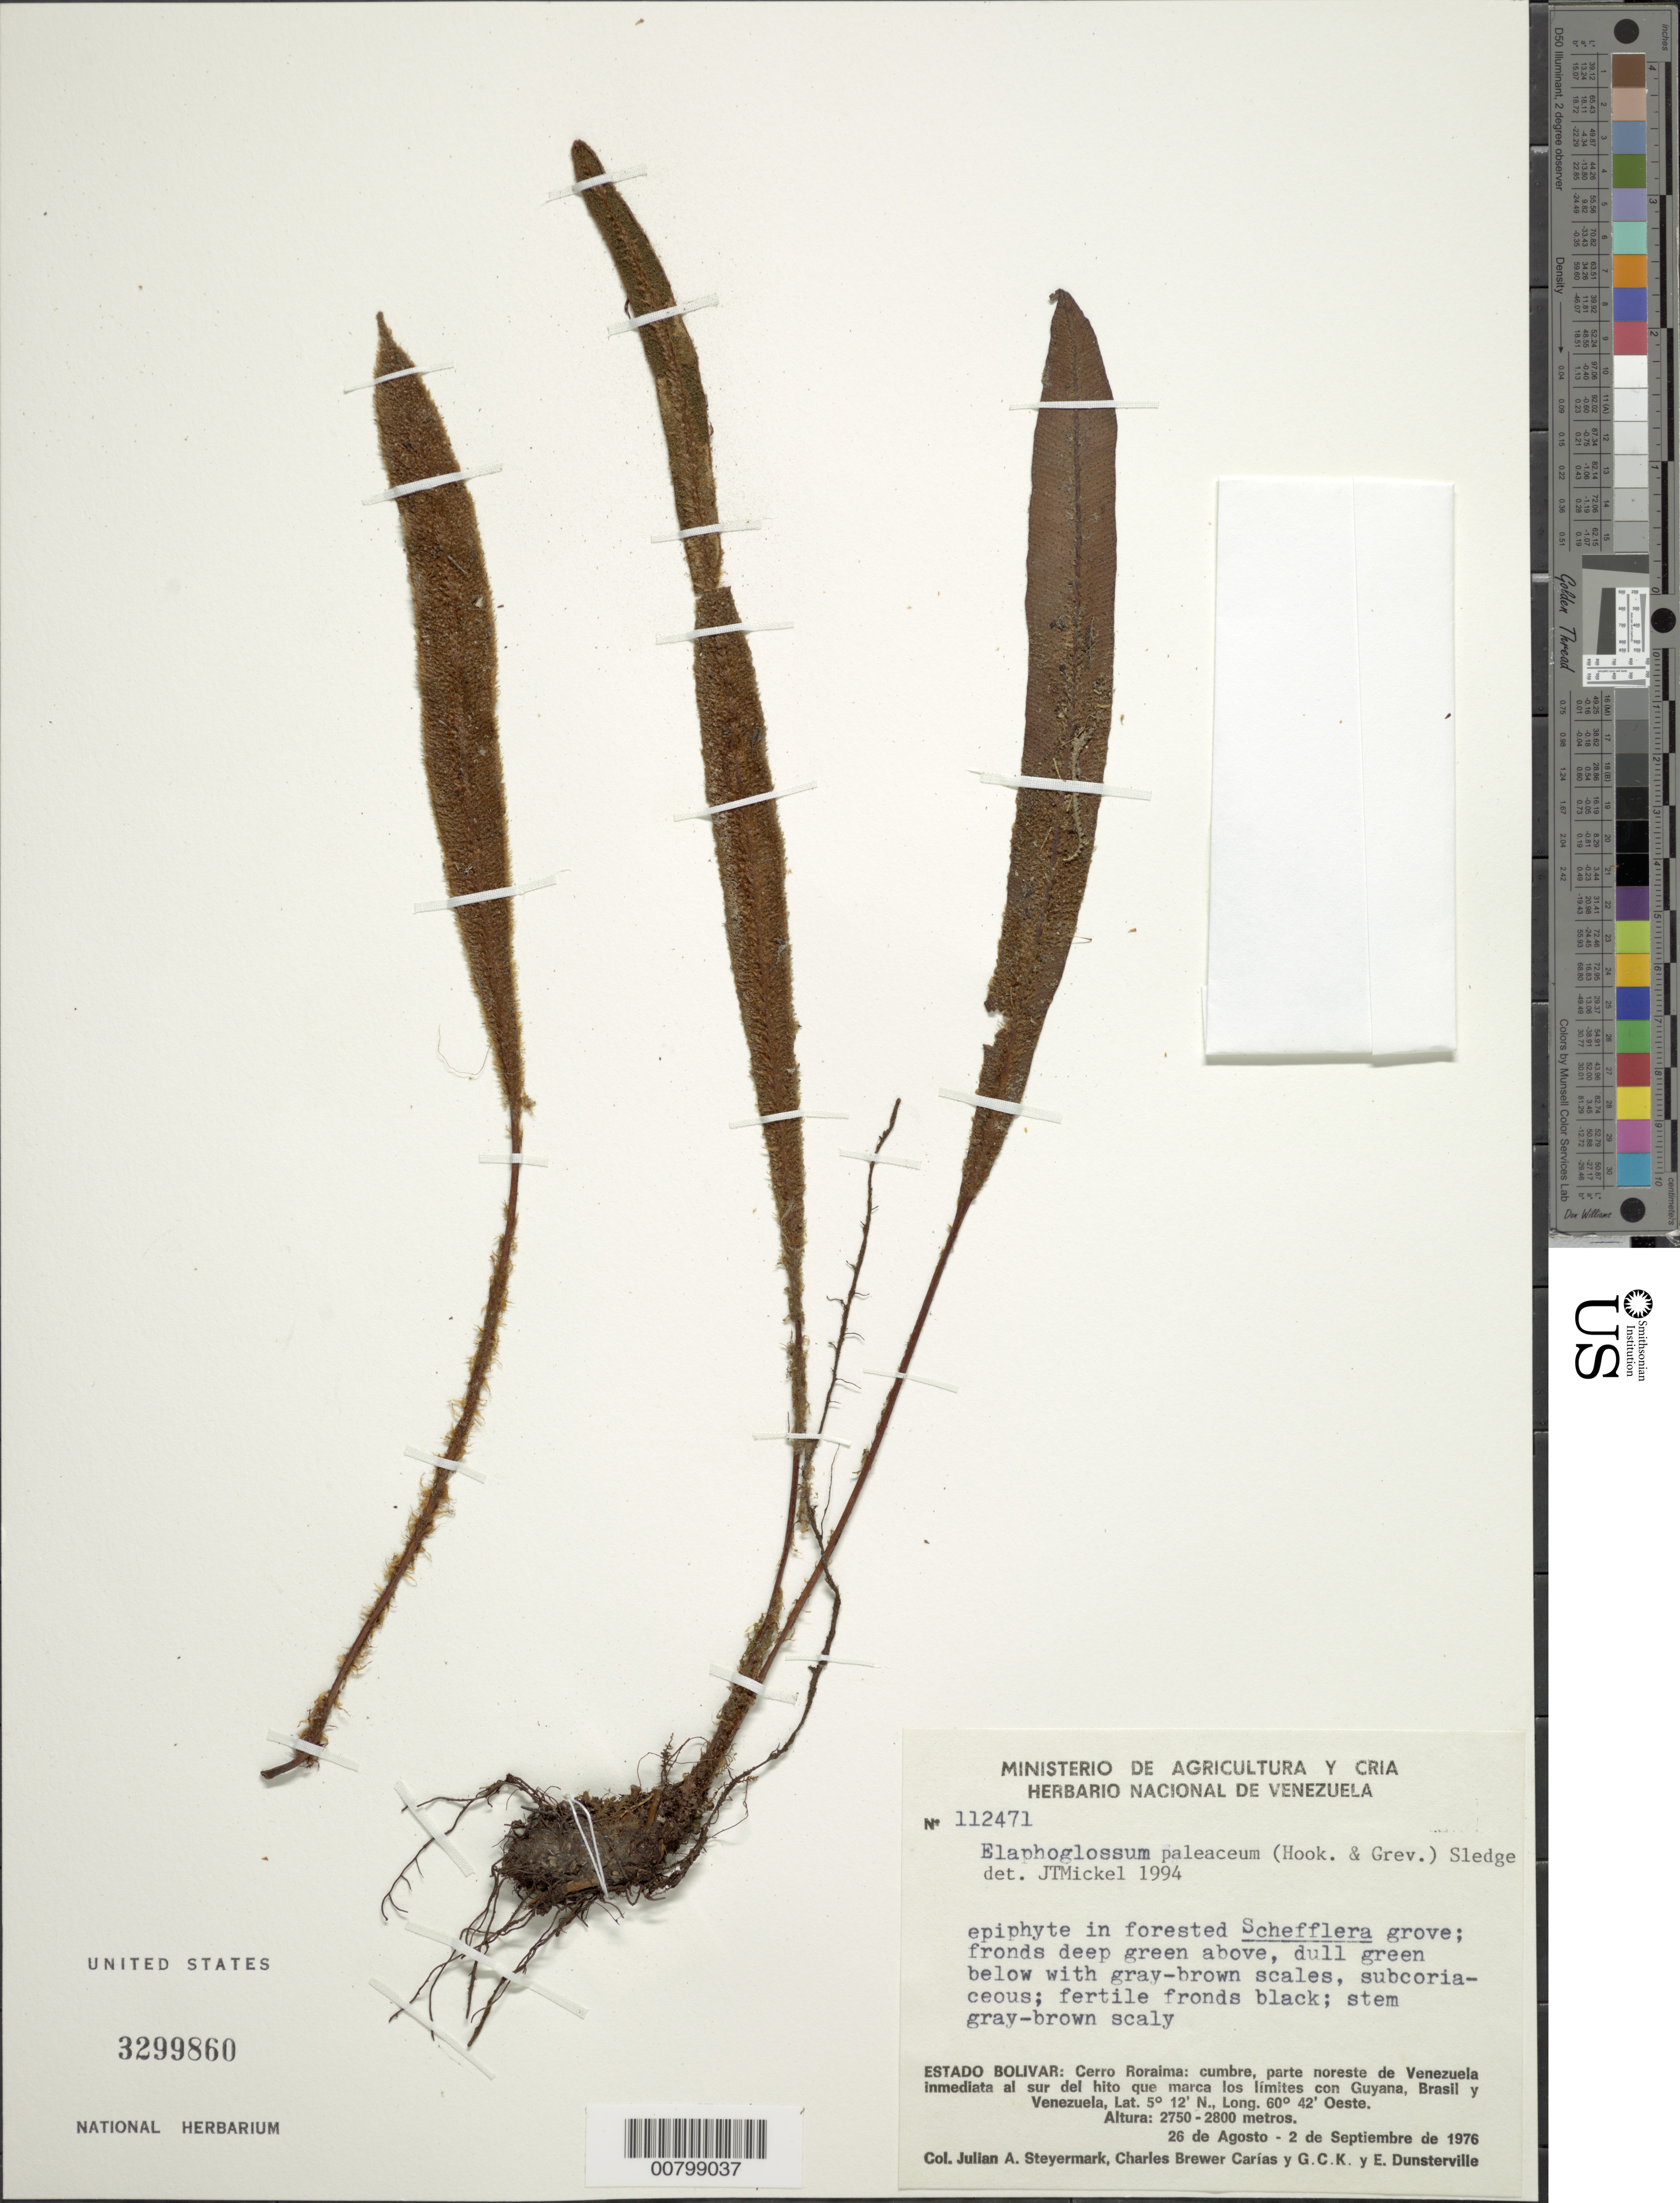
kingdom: Plantae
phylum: Tracheophyta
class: Polypodiopsida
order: Polypodiales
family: Dryopteridaceae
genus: Elaphoglossum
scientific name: Elaphoglossum paleaceum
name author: (Hook. & Grev.) Sledge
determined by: Mickel, J. T., (NY), New York Botanical Garden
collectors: J. Steyermark, C. Brewer-Carias, G. C. K. Dunsterville & E. Dunsterville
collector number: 112471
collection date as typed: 26-Aug-76 to 2-Sep-76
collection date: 1976-08-26/1976-09-02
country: Venezuela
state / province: Bolívar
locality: Cerro Roraima: parte NO de Venezuela inmediata al S del hito que marca los limites con Guyana, Brasil, y Venezuela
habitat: Forested grove of Schefflera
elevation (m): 2750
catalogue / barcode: US 3299860